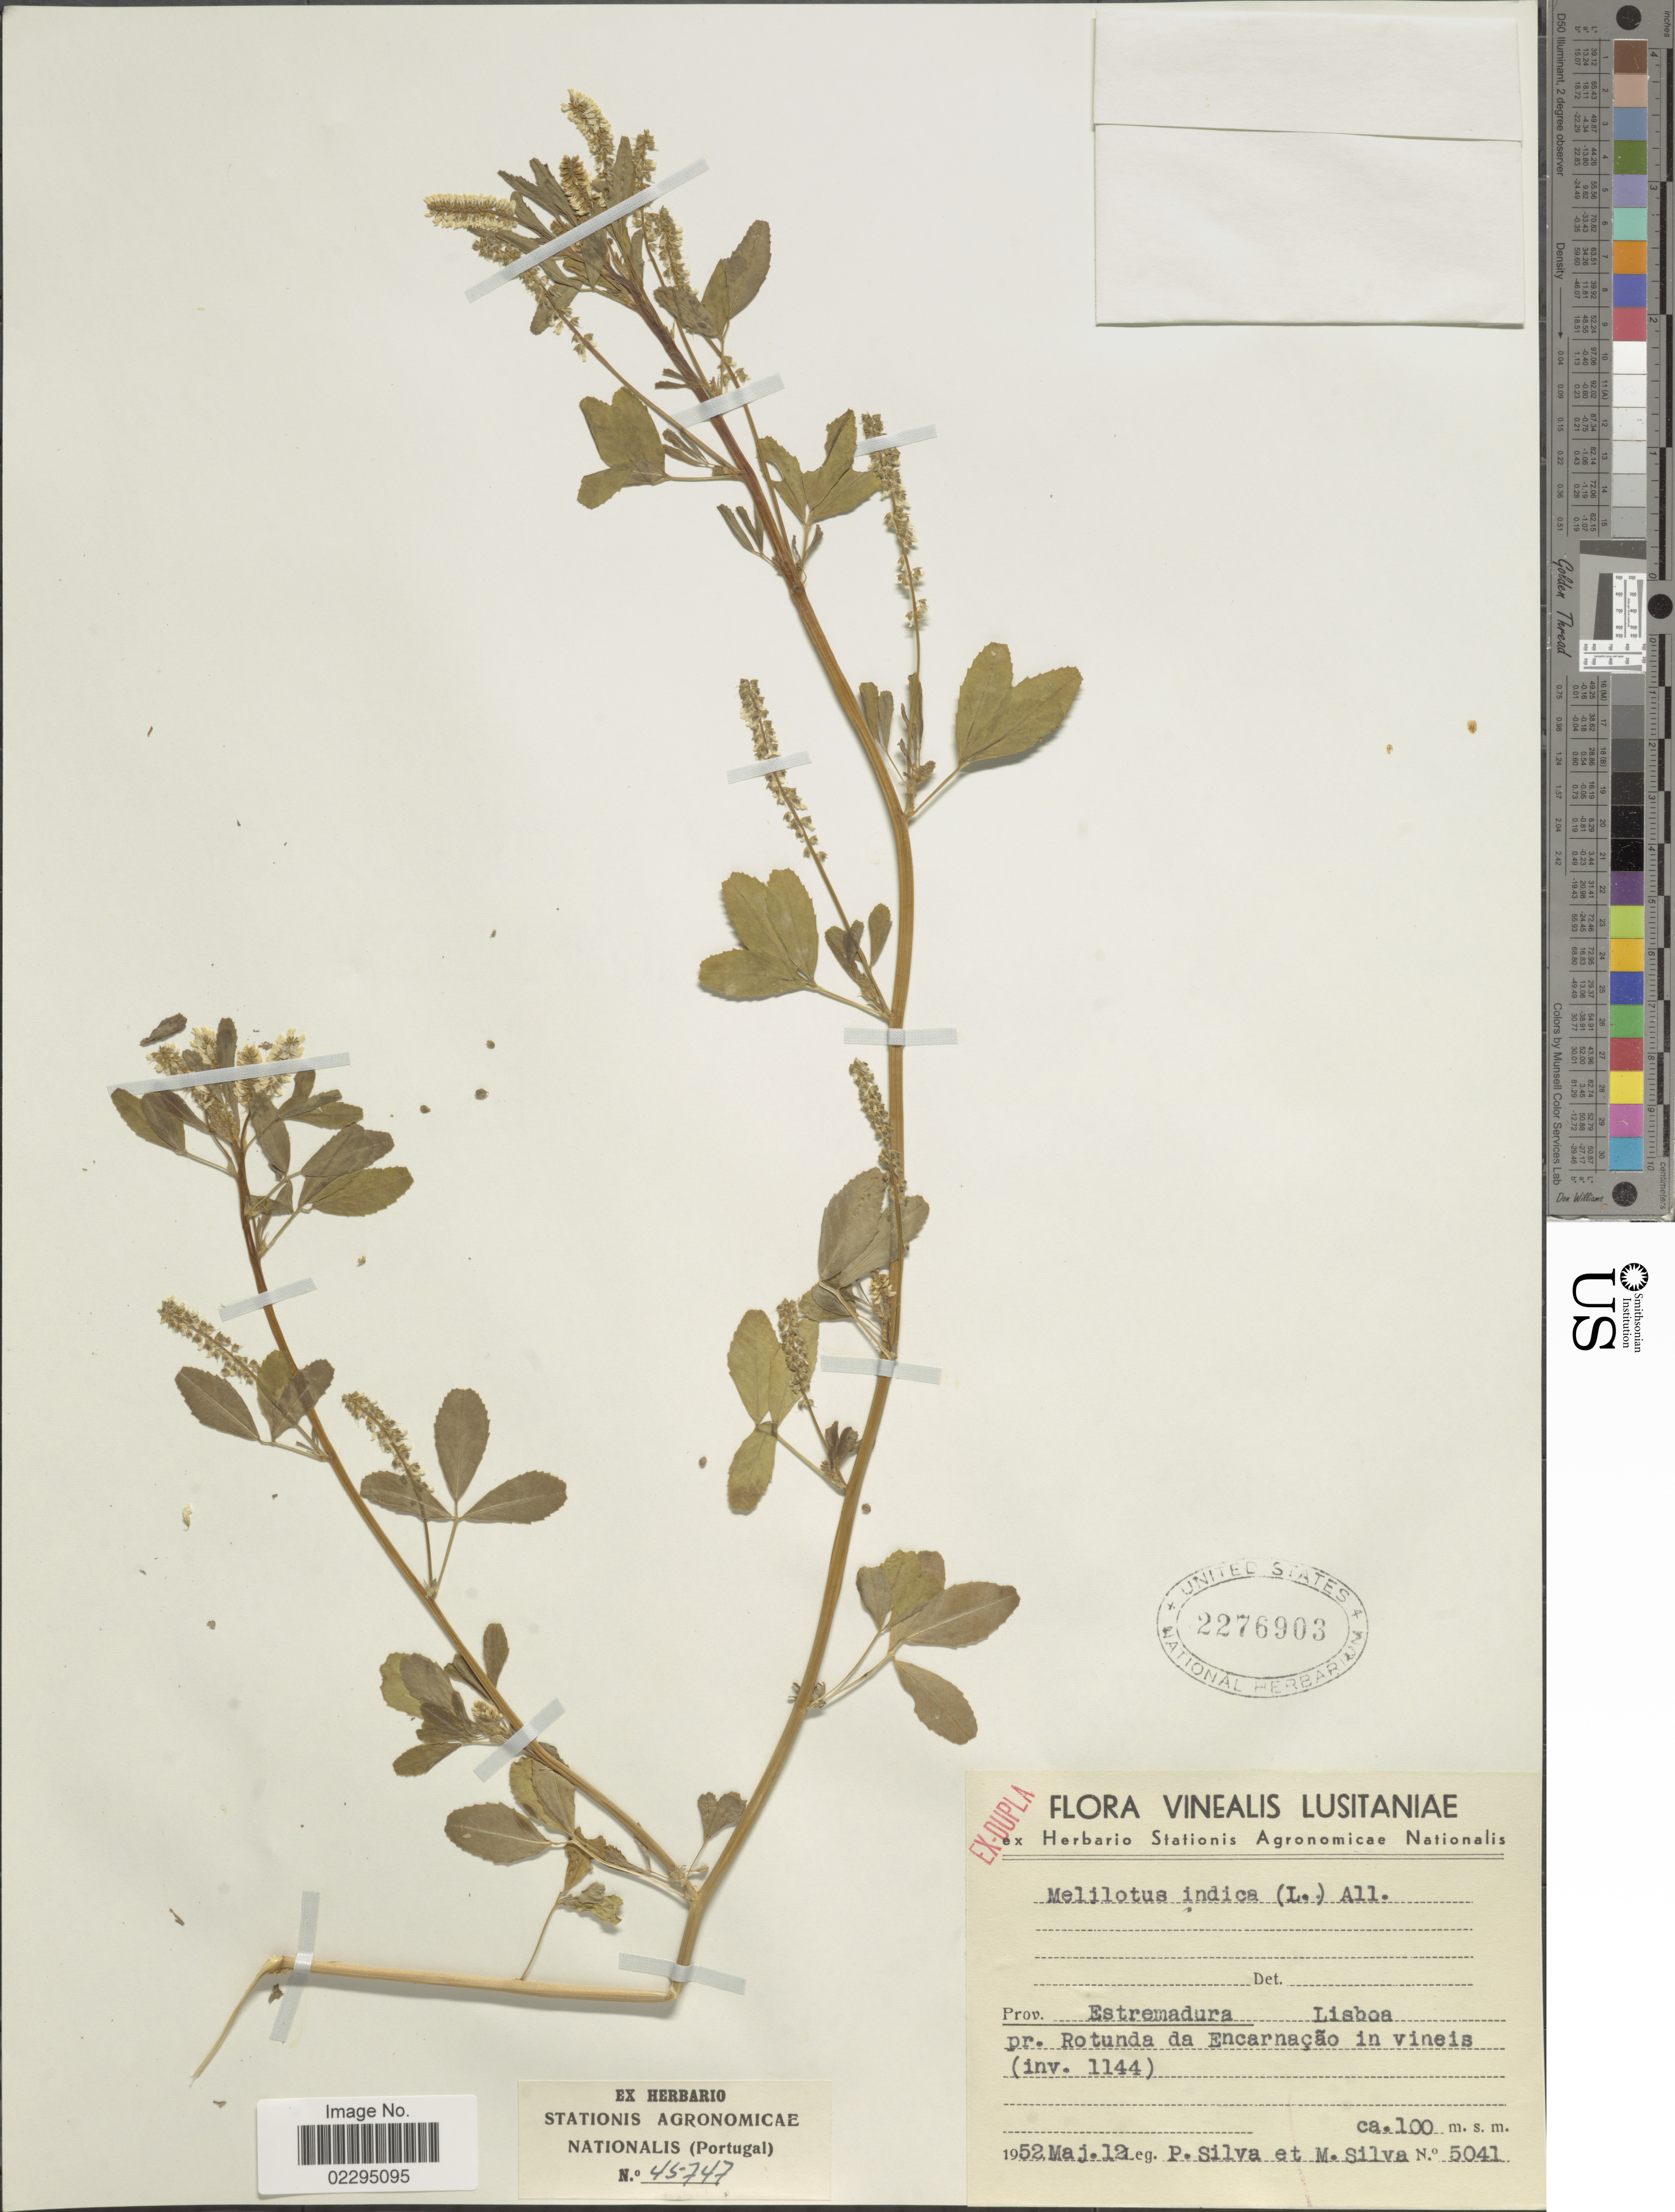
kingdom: Plantae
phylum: Tracheophyta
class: Magnoliopsida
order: Fabales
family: Fabaceae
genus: Melilotus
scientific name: Melilotus indicus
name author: (L.) All.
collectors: P. Silva & M. Silva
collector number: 5041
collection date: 1952-05-12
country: Portugal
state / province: Lisboa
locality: Prov. Estremadura, Lisboa pr. Rotunda da Encarnacao in vineis (inv. 1144).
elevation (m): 100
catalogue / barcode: US 2276903